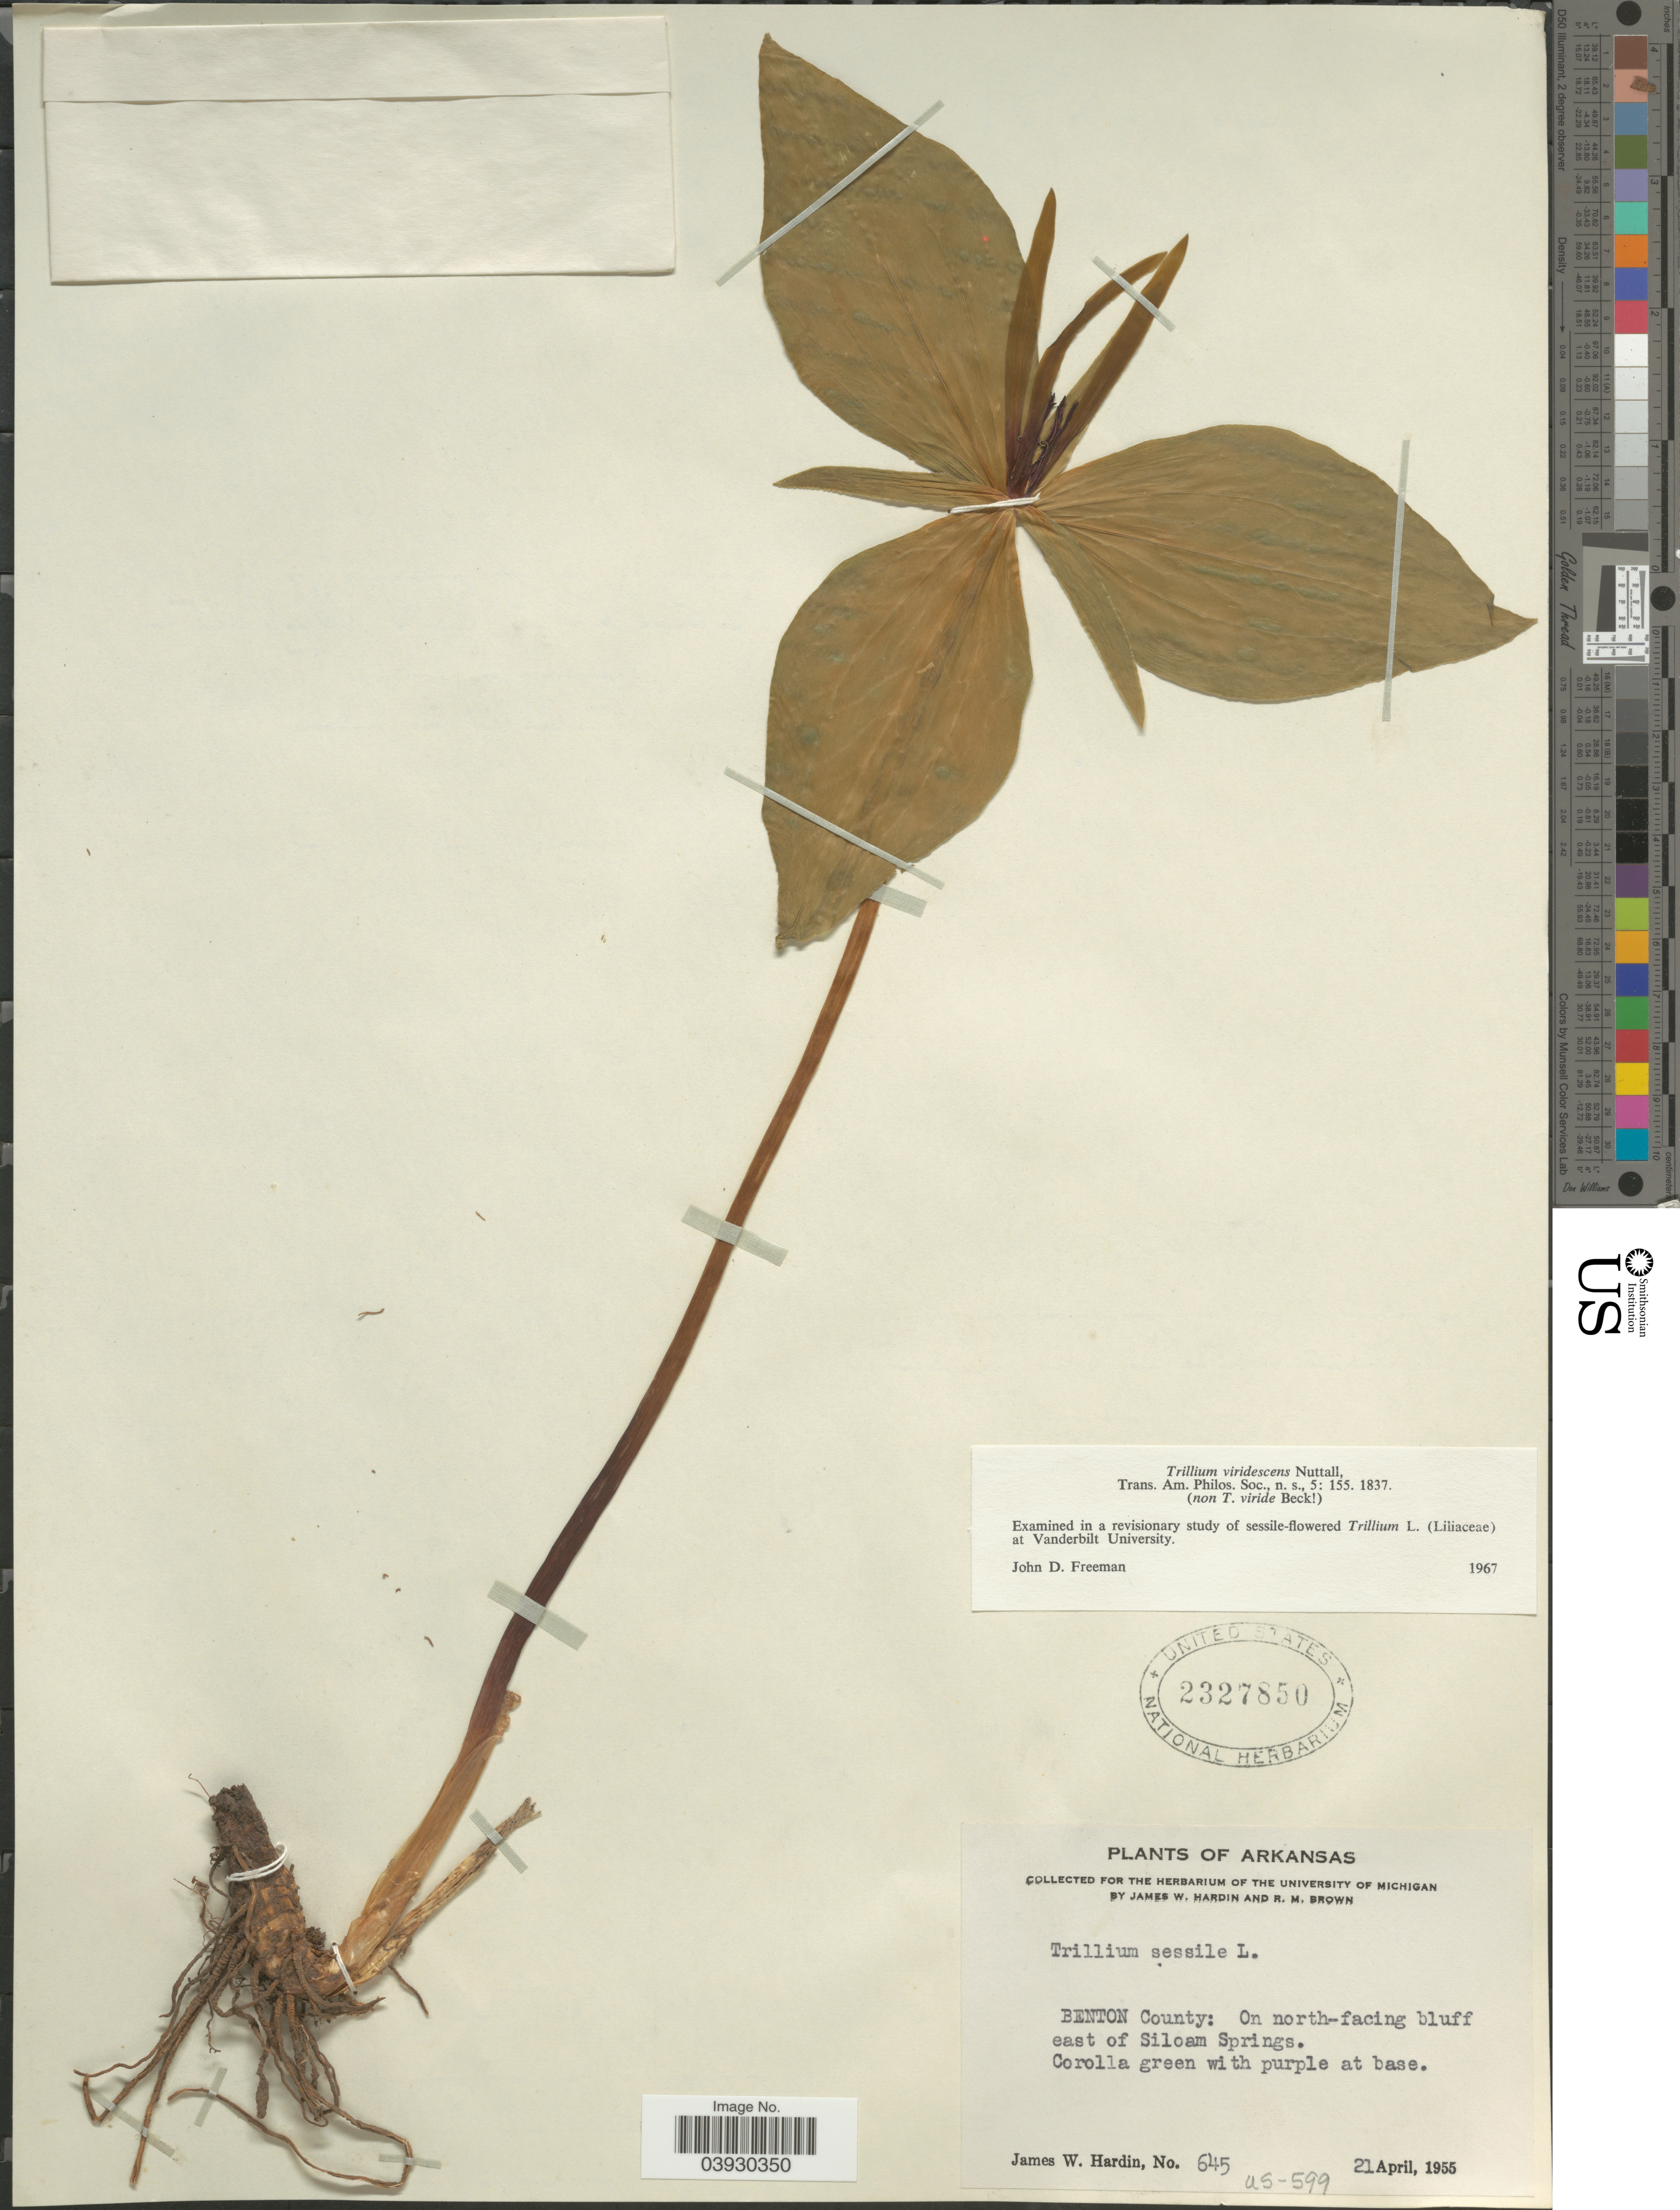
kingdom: Plantae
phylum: Tracheophyta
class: Liliopsida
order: Liliales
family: Melanthiaceae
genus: Trillium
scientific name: Trillium viridescens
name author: Nutt.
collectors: J. W. Hardin & R. Brown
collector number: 645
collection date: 1955-04-21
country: United States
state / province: Arkansas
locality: Benton County: On north-facing bluff east of Siloam Springs.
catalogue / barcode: US 2327850